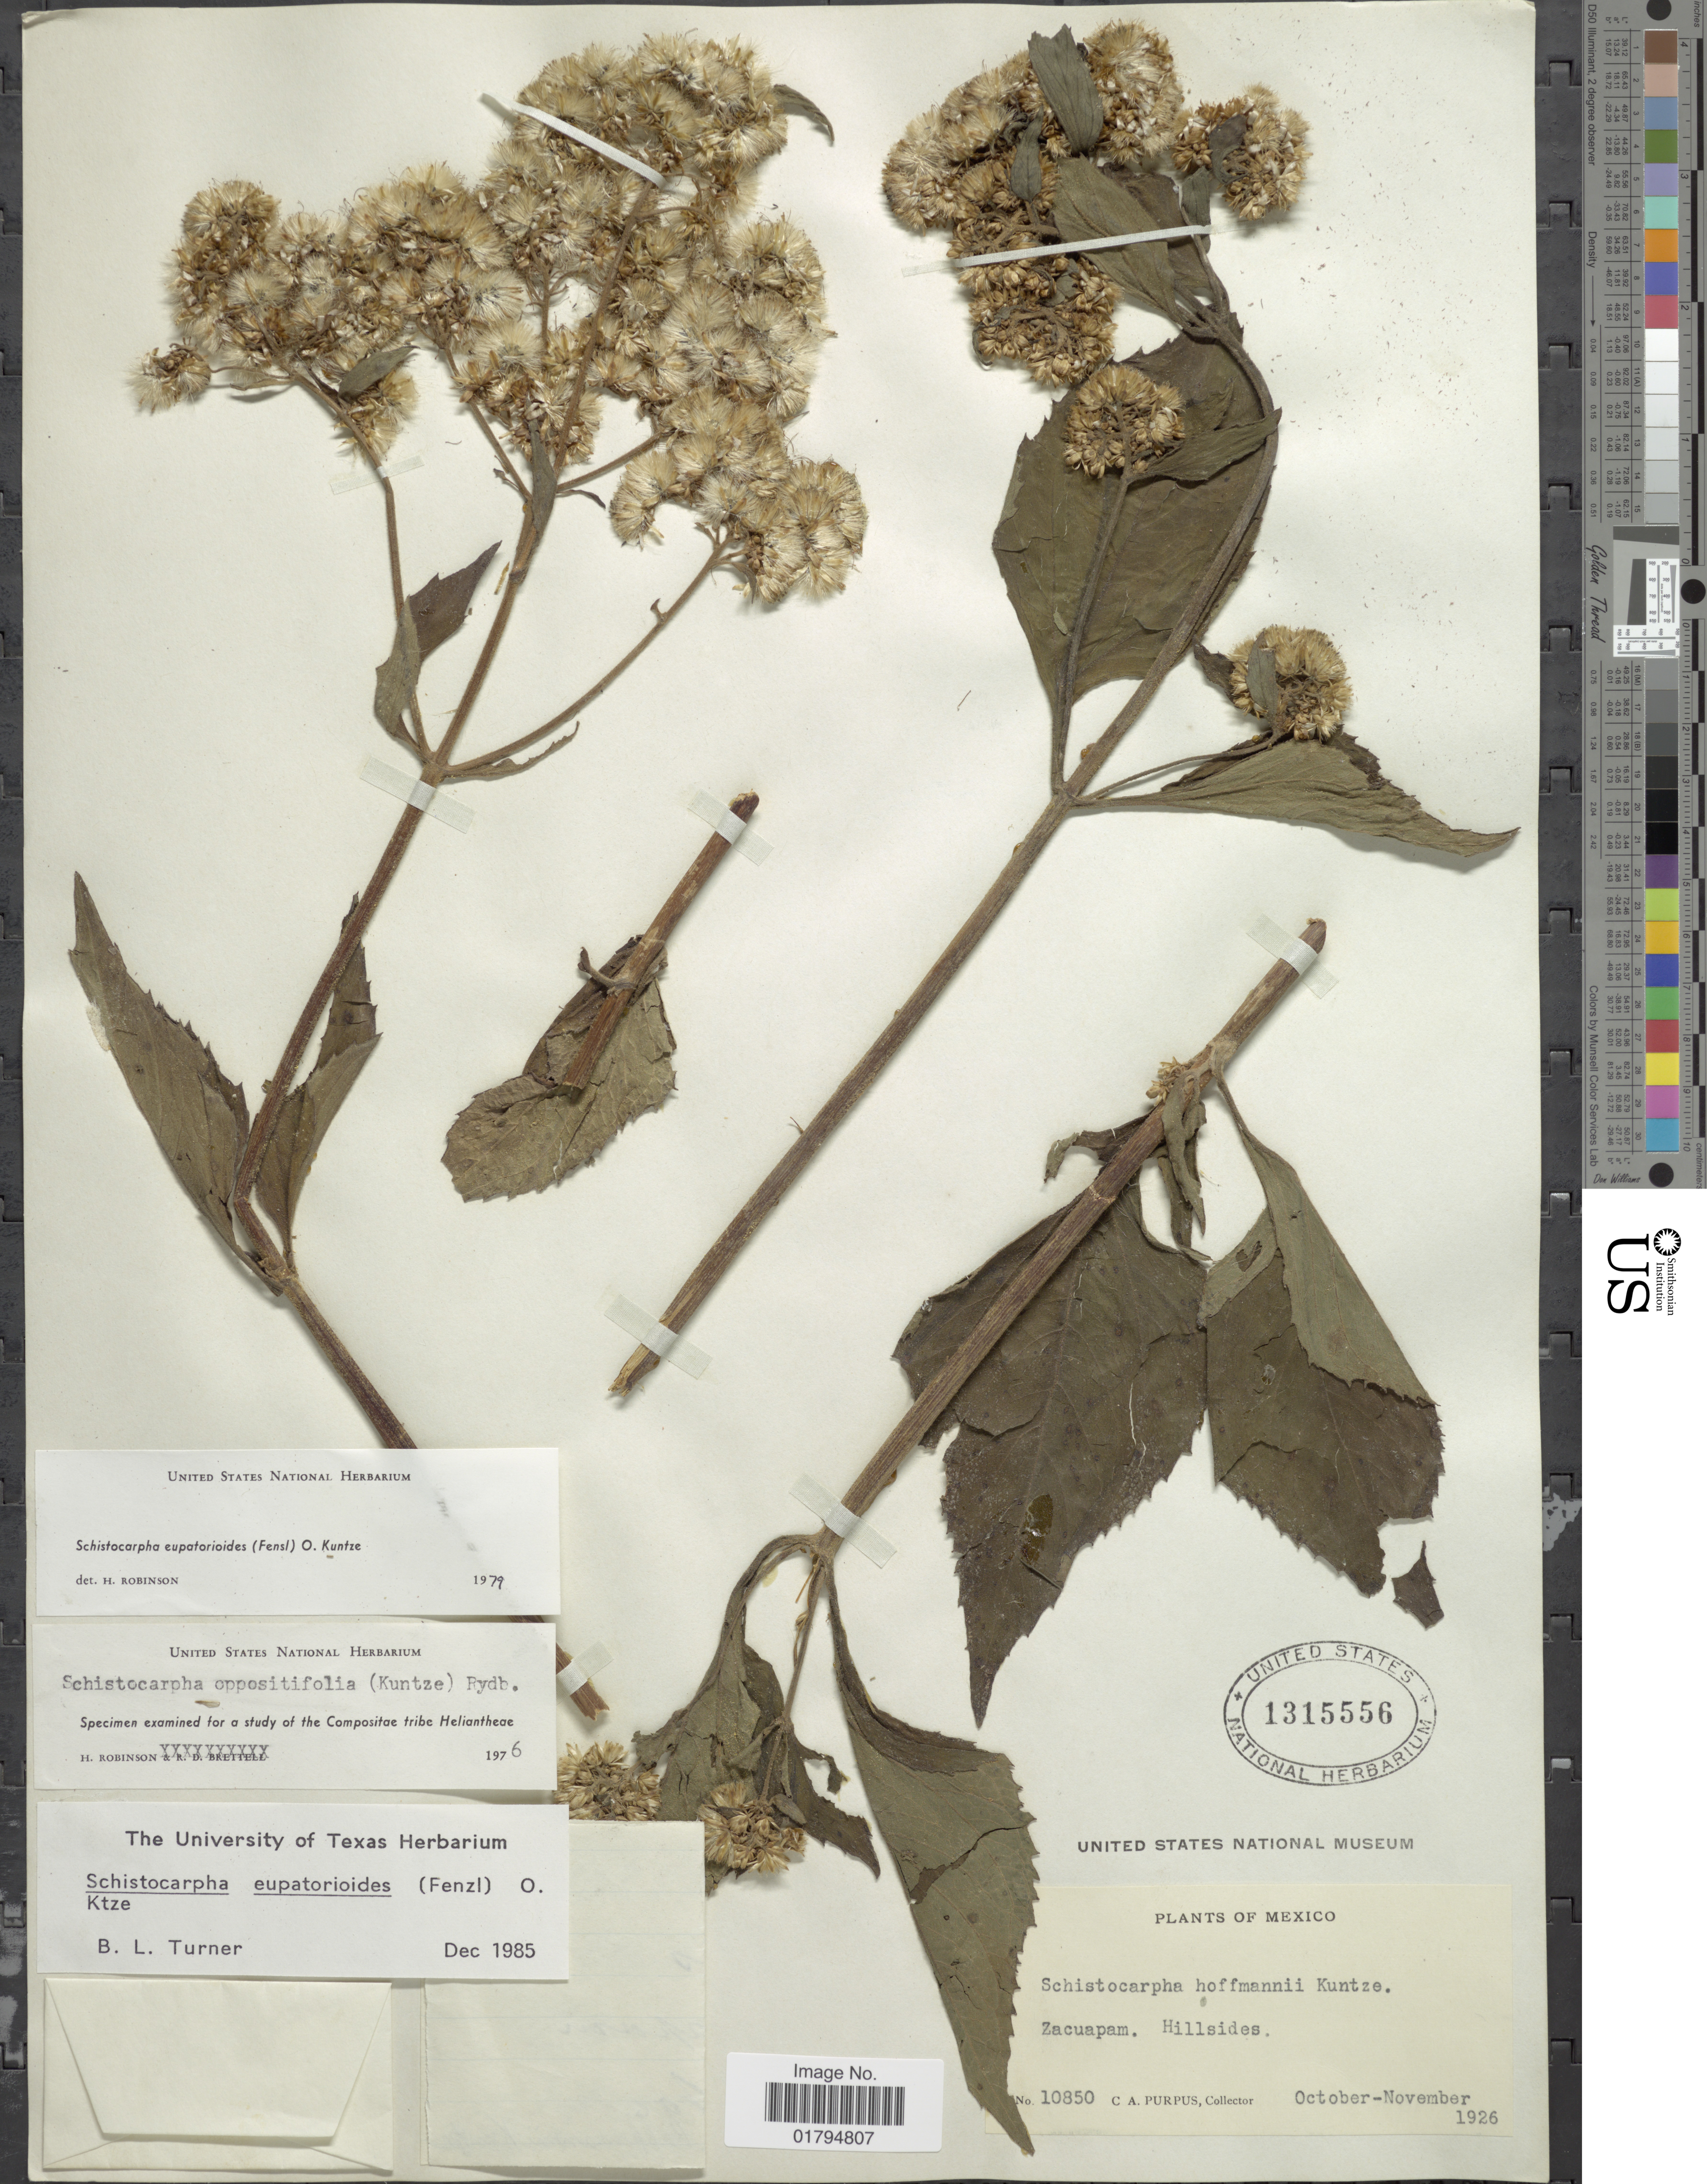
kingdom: Plantae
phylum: Tracheophyta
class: Magnoliopsida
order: Asterales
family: Asteraceae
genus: Schistocarpha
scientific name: Schistocarpha eupatorioides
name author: (Fenzl) Kuntze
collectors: C. A. Purpus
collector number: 10850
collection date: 1926-10/1926-11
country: Mexico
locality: Zacualpan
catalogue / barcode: US 1315556